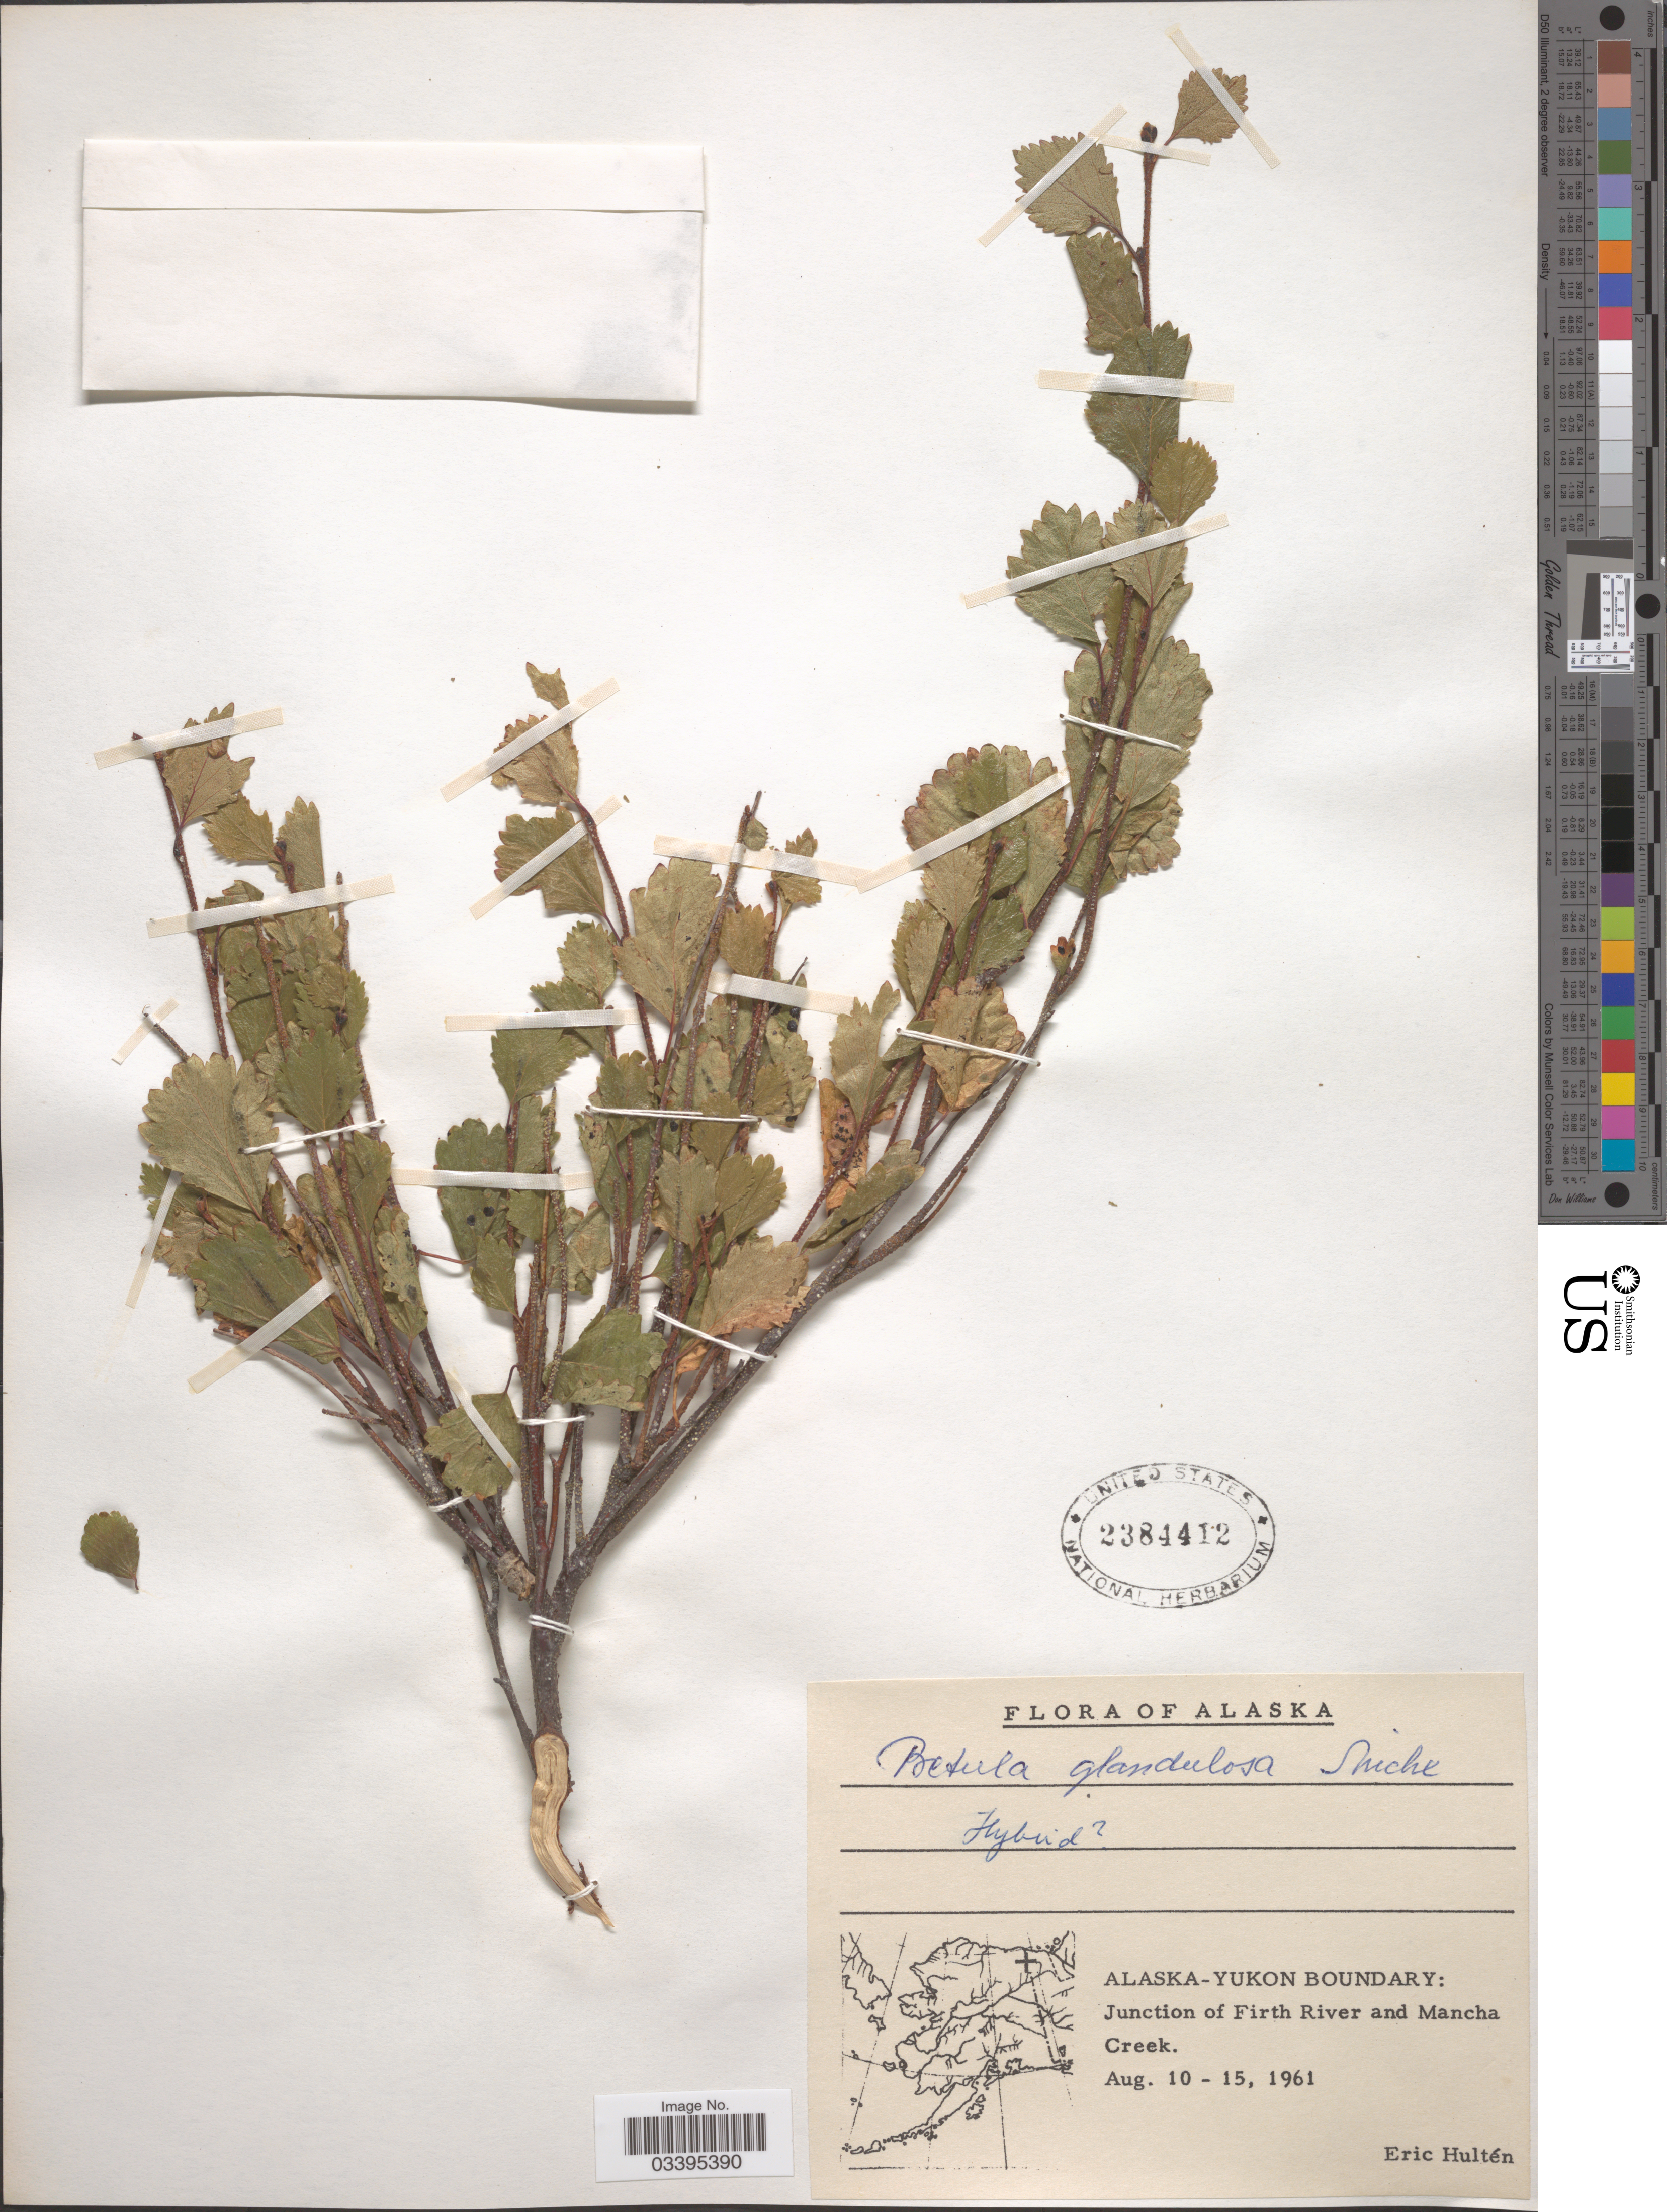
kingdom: Plantae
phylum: Tracheophyta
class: Magnoliopsida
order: Fagales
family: Betulaceae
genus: Betula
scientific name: Betula glandulosa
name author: Michx.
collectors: E. G. Hultén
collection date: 1961-08-10/1961-08-15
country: United States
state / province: Alaska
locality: Alaska-Yukon Boundary. Junction of Firth River and Mancha Creek.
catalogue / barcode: US 2384412